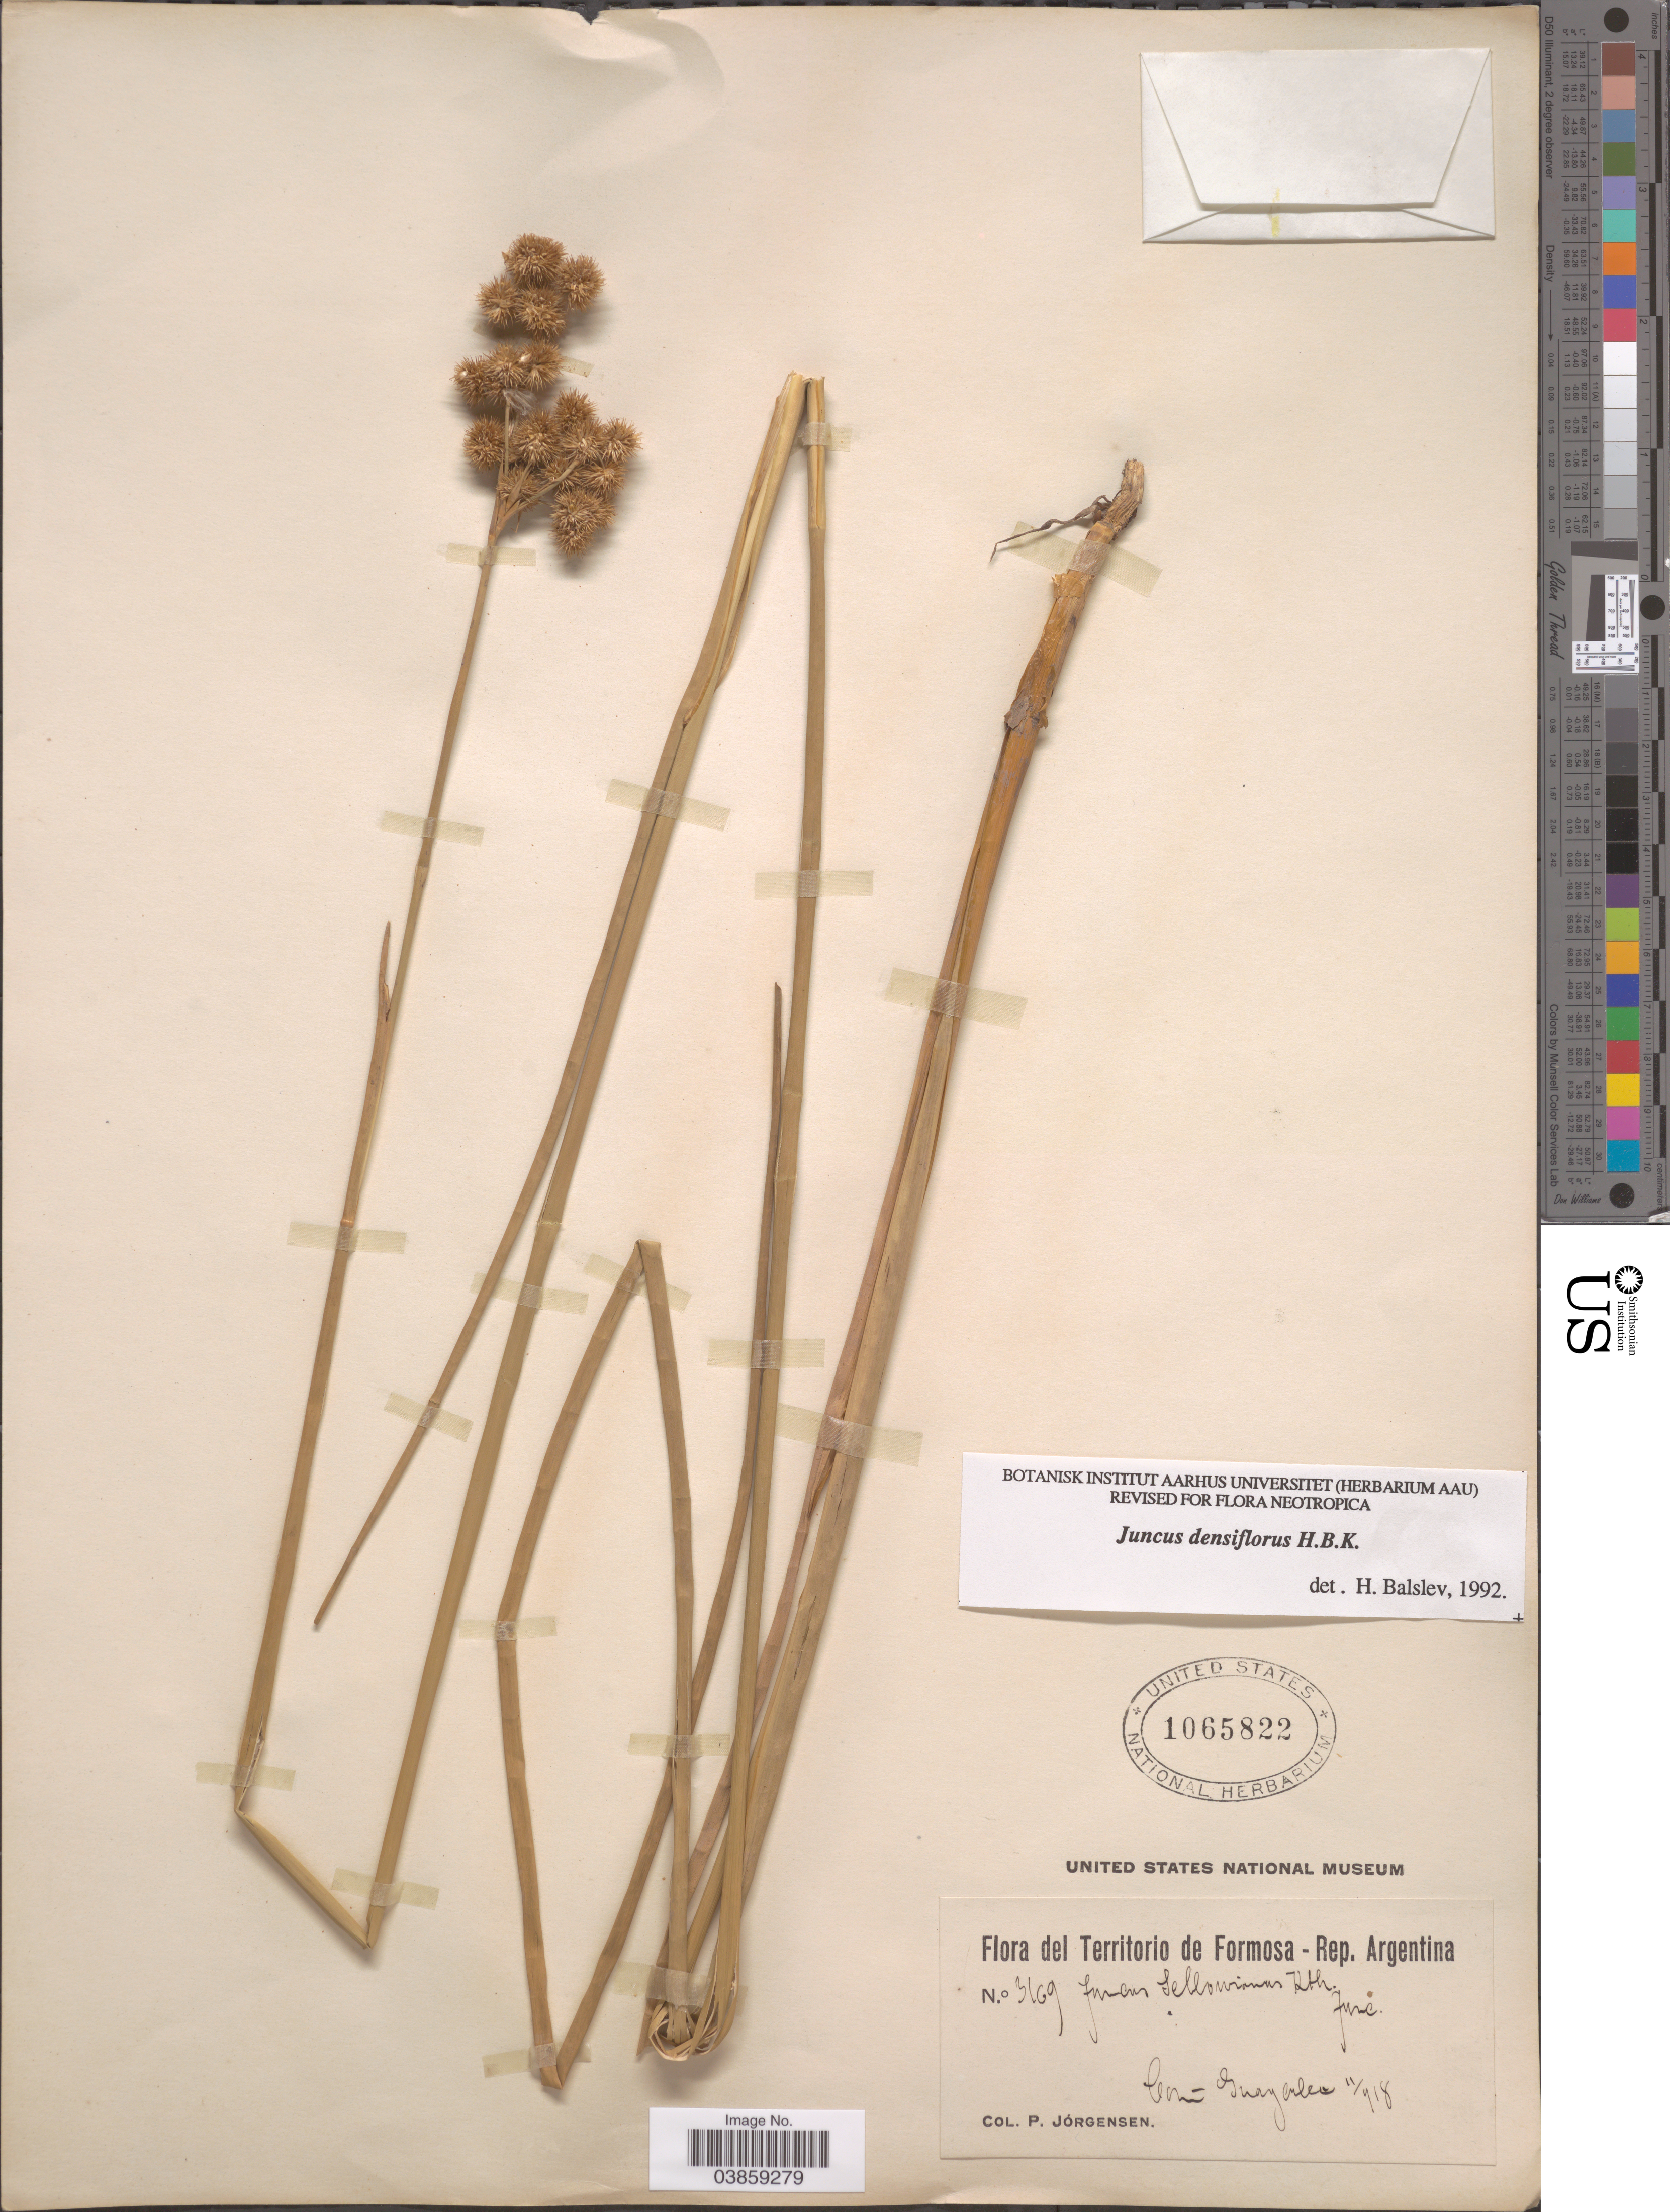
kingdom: Plantae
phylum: Tracheophyta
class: Liliopsida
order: Poales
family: Juncaceae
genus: Juncus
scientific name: Juncus densiflorus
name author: Kunth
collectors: P. Jörgensen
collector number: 3169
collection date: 1918-11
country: Argentina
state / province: Formosa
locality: Comun Guaycolec.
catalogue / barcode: US 1065822